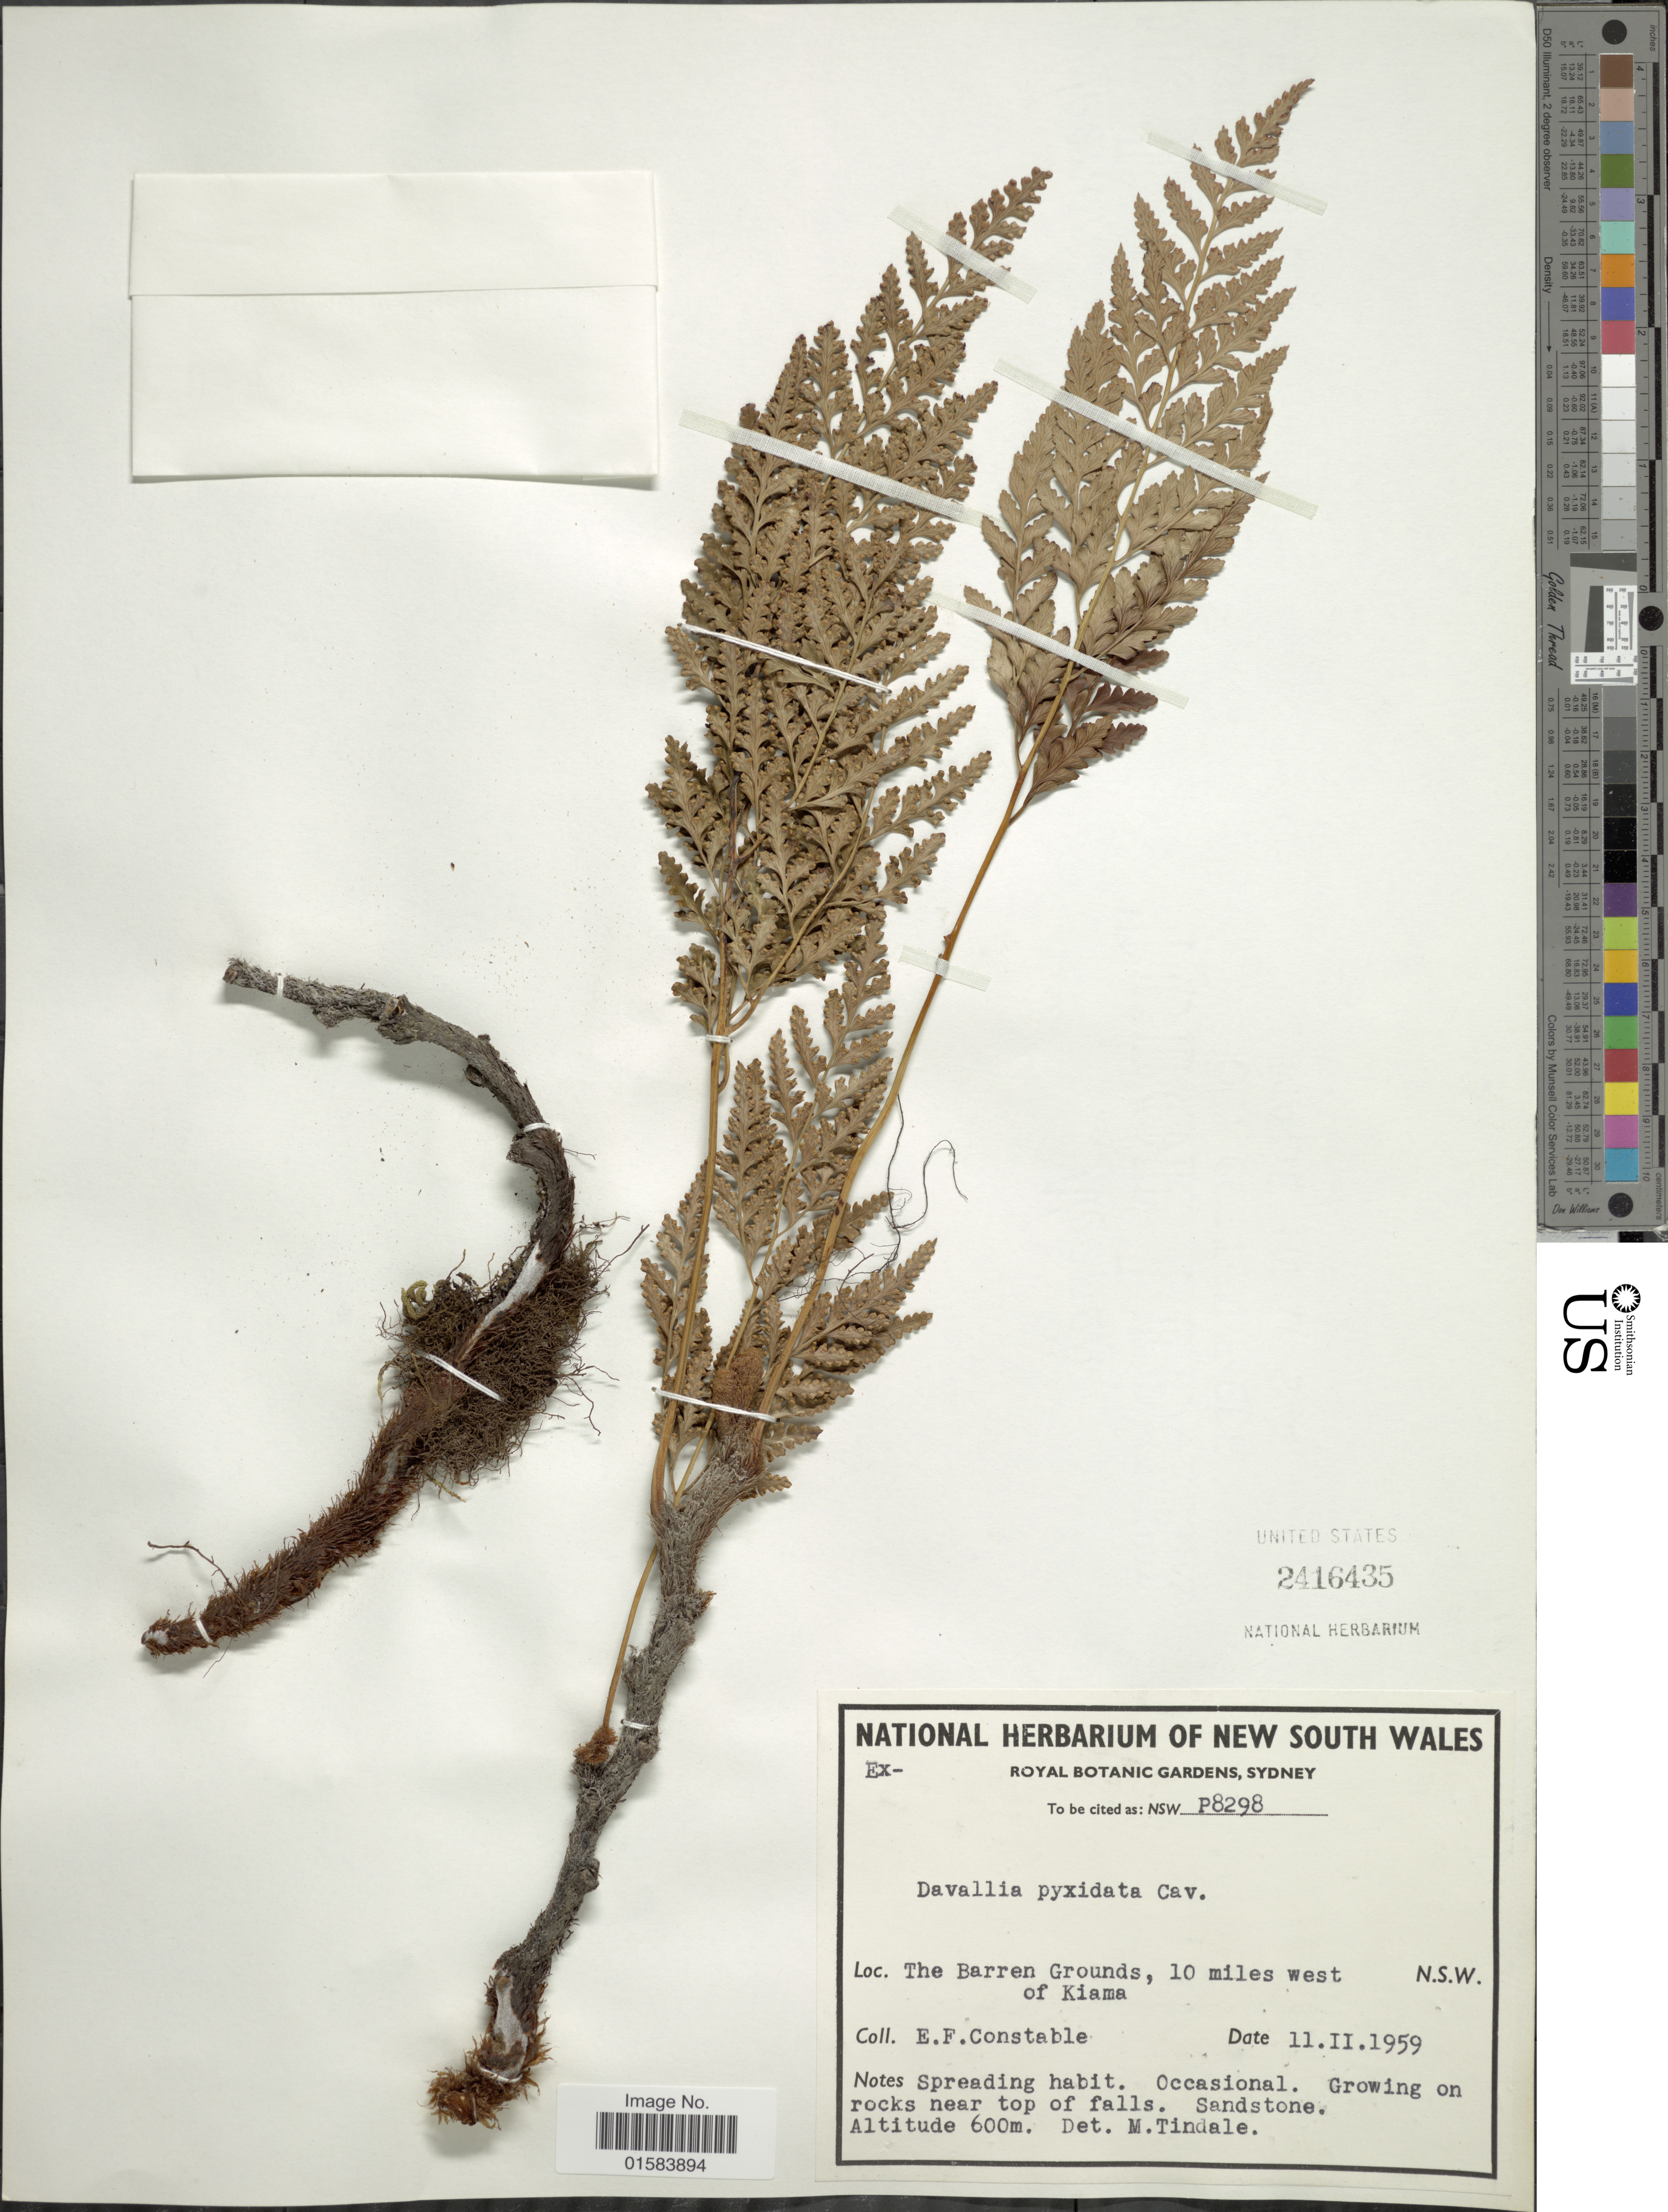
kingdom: Plantae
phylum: Tracheophyta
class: Polypodiopsida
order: Polypodiales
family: Davalliaceae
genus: Davallia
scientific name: Davallia solida var. pyxidata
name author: (Cav.) Noot.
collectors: E. F. Constable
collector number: P8298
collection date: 1959-02-11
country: Australia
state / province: New South Wales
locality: The Barren Grounds, 10 miles west of Kiama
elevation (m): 600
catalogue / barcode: US 2416435